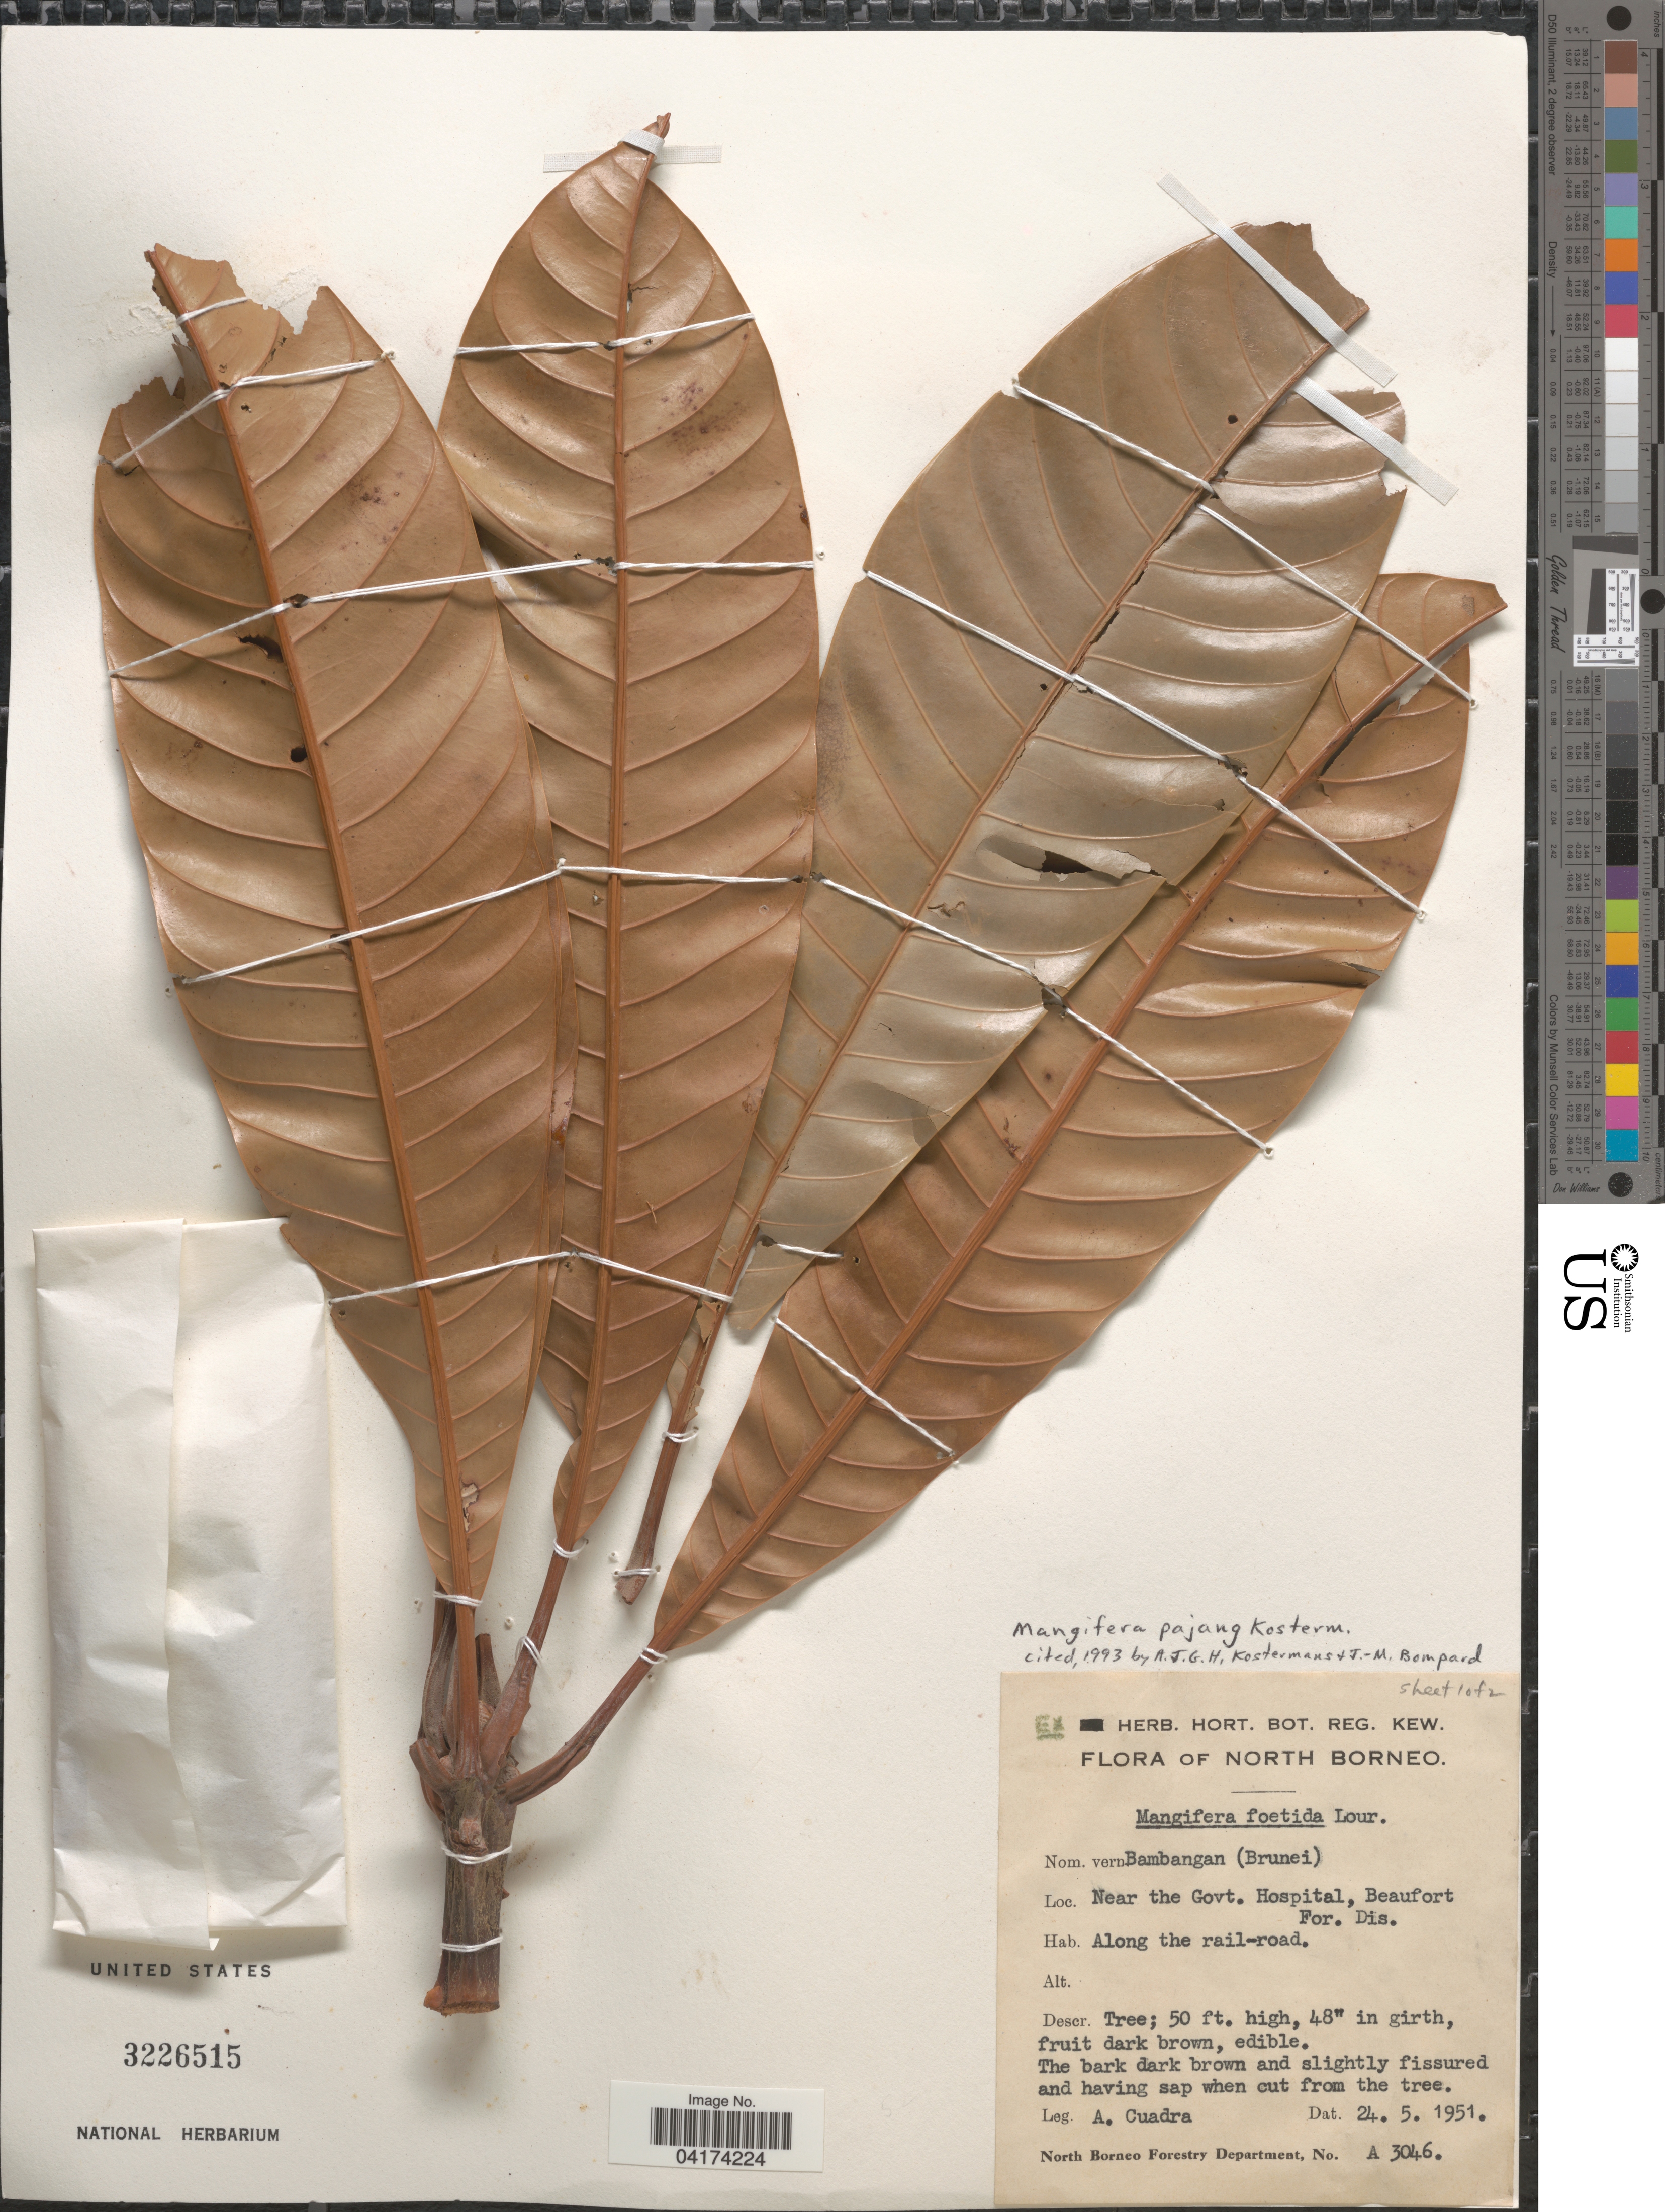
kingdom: Plantae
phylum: Tracheophyta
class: Magnoliopsida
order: Sapindales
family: Anacardiaceae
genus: Mangifera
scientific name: Mangifera pajang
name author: Kosterm.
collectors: A. Cuadra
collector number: A3046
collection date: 1951-05-24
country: Malaysia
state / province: Sabah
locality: North Borneo. Near the Govt. Hospital, Beaufort For. Dis. Along the rail-road.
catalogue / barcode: US 3226515